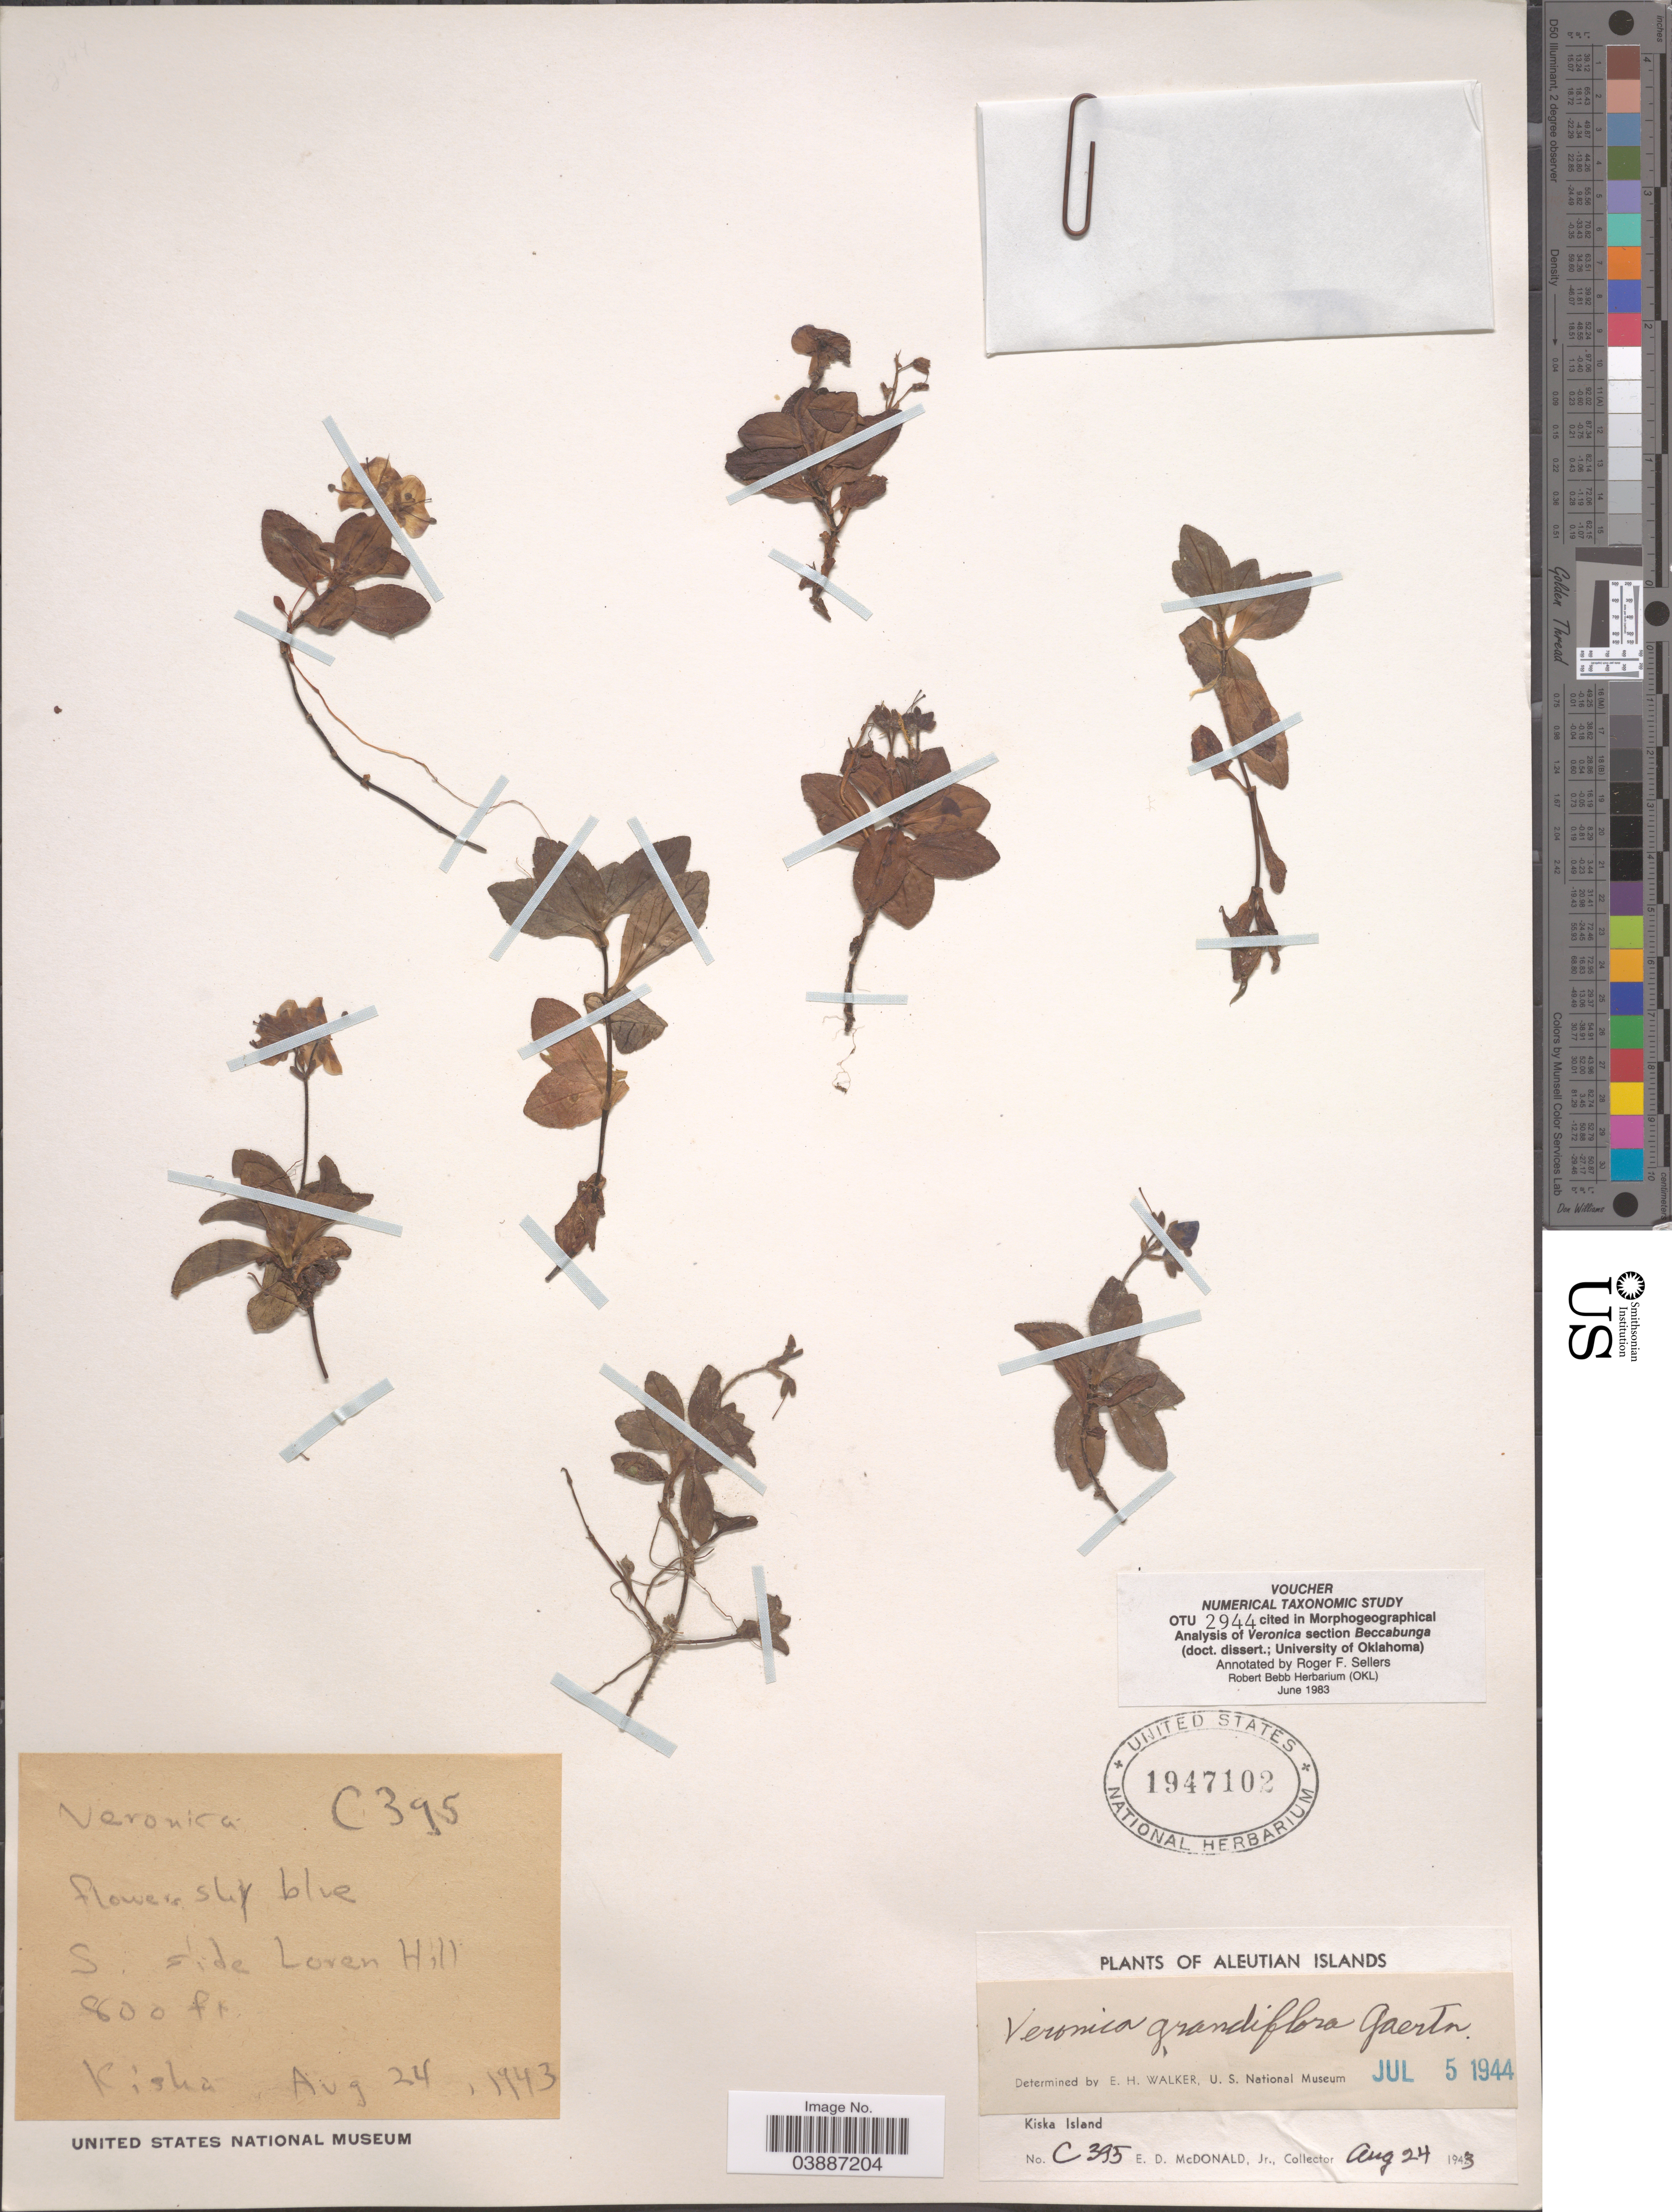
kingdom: Plantae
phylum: Tracheophyta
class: Magnoliopsida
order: Lamiales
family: Plantaginaceae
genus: Veronica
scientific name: Veronica grandiflora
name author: Gaertn.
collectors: E. D. McDonald Jr.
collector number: C395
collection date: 1943-08-24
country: United States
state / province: Alaska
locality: Aleutian Islands. Kiska Island. S. side Loren Hill.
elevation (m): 244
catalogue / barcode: US 1947102